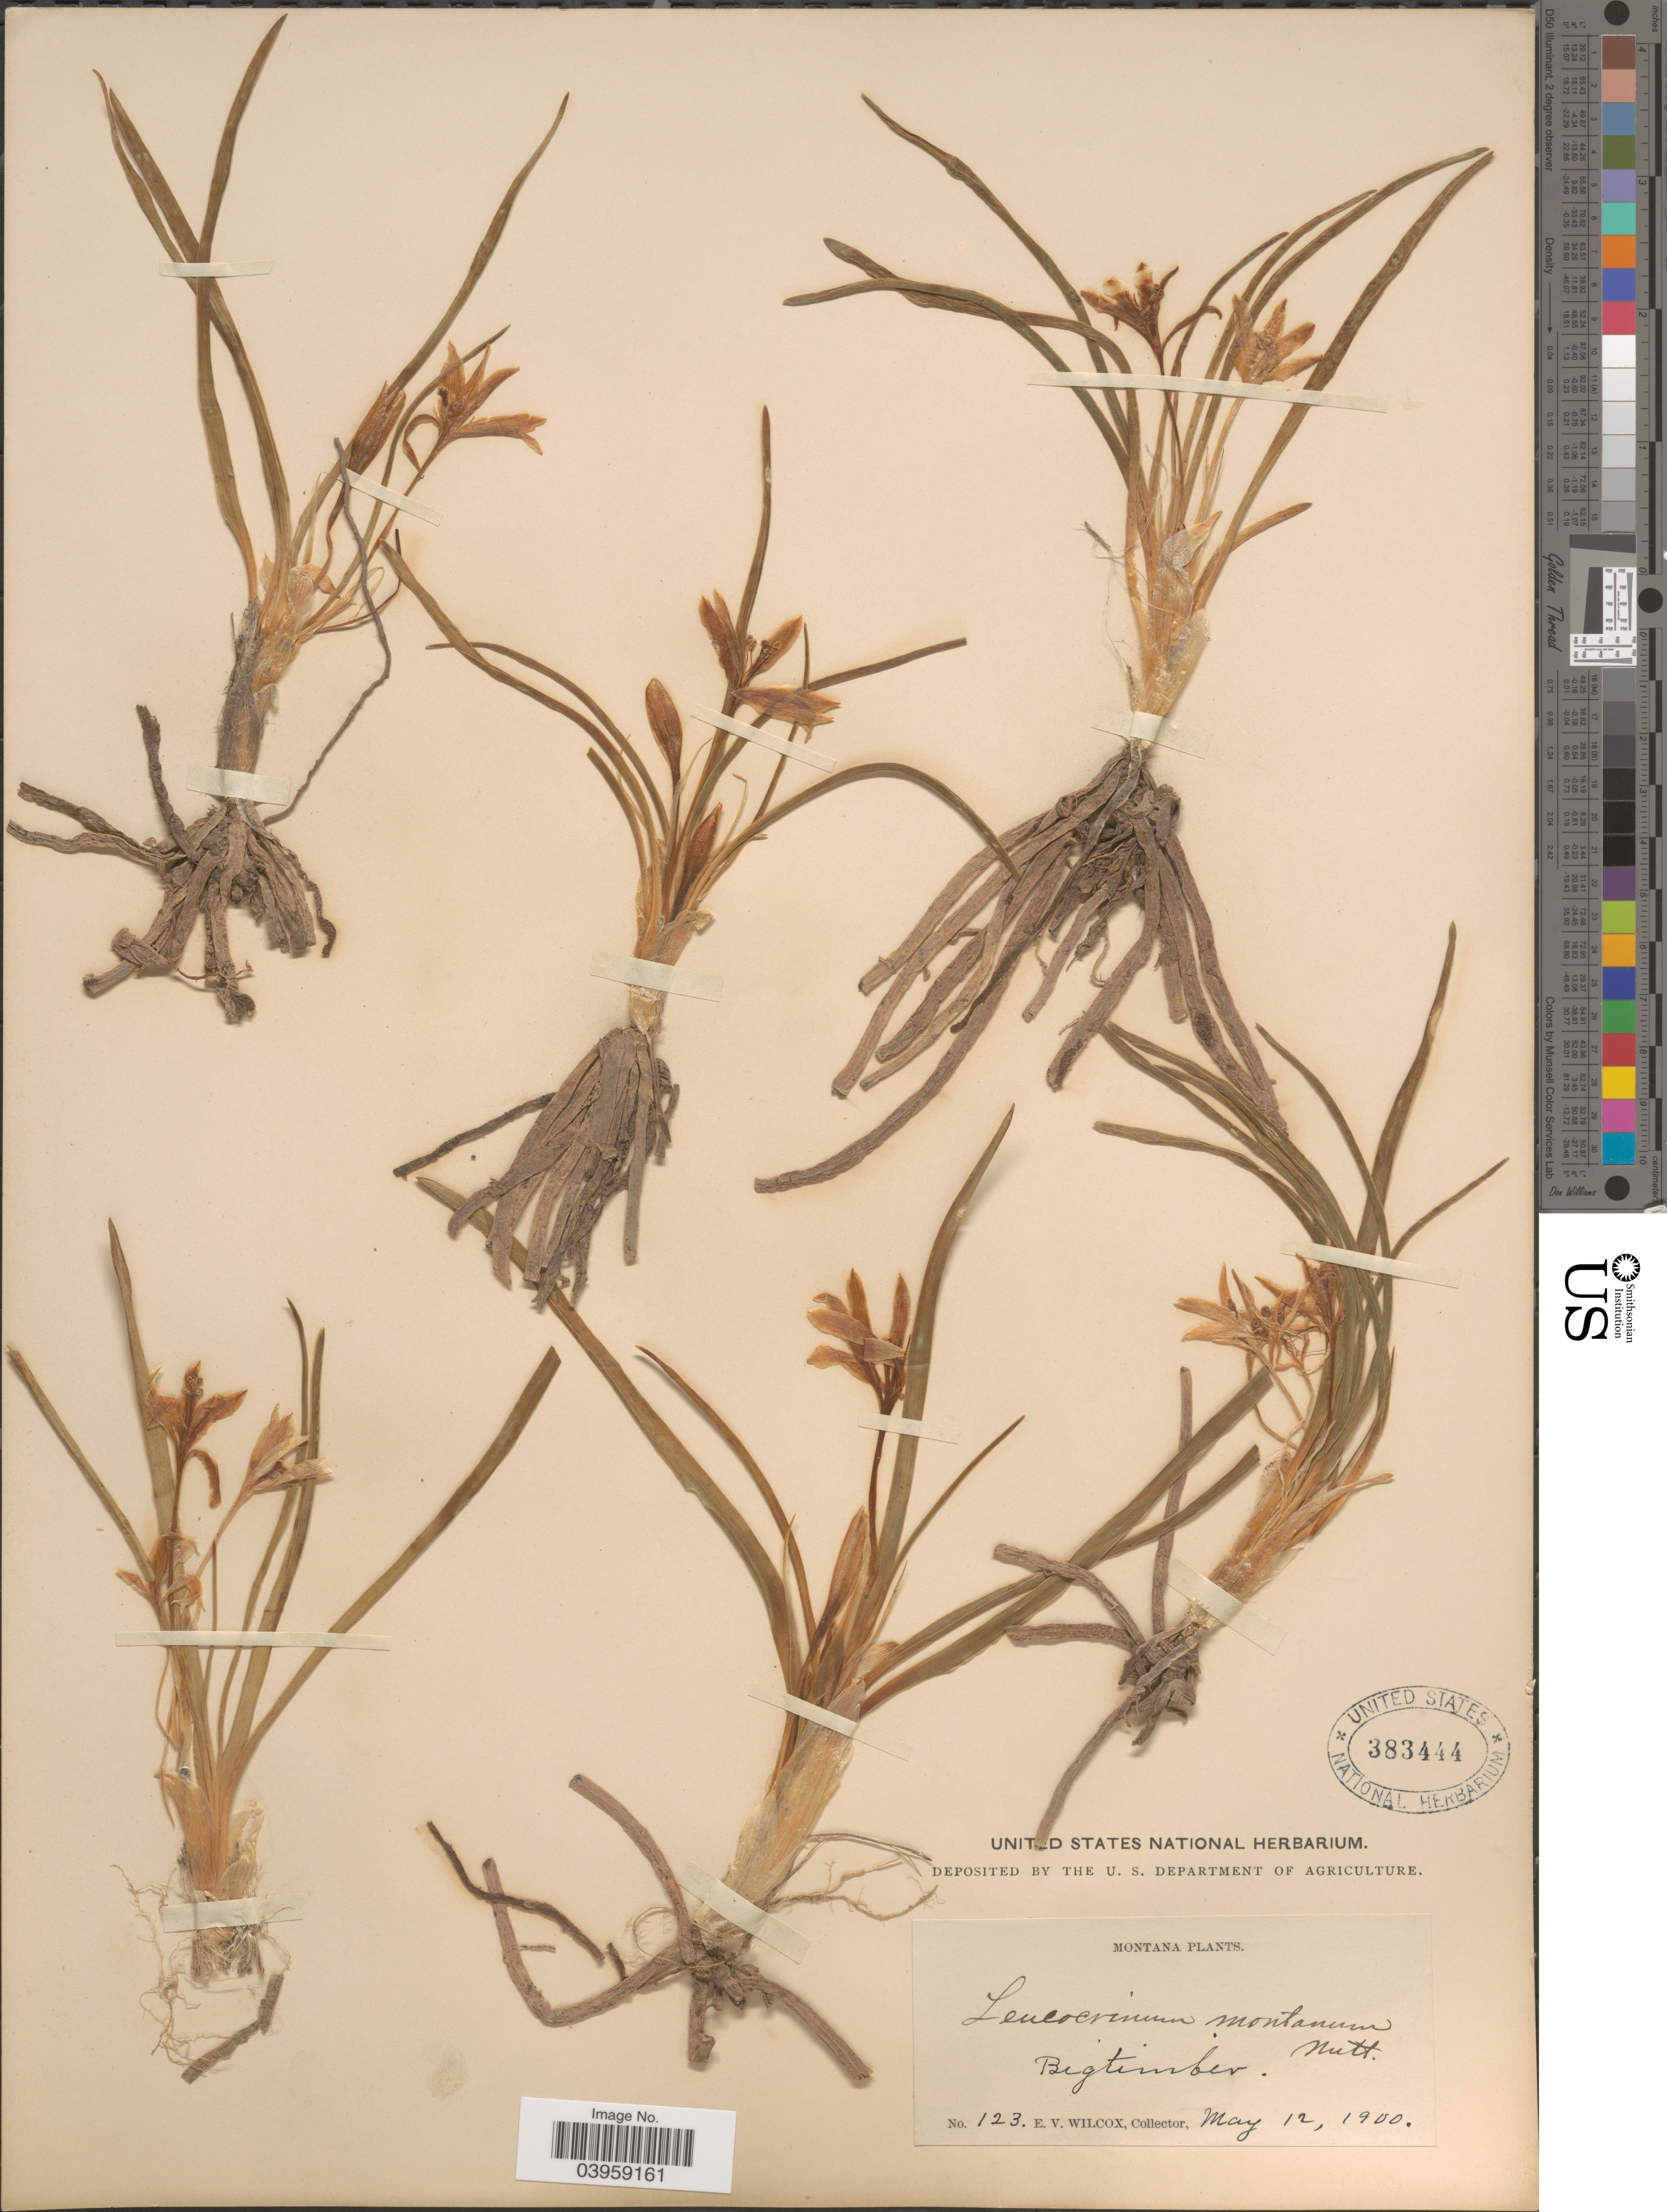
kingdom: Plantae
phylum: Tracheophyta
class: Liliopsida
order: Asparagales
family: Asparagaceae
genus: Leucocrinum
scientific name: Leucocrinum montanum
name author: Nutt.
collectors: E. V. Wilcox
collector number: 123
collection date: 1900-05-12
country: United States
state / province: Montana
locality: Bigtimber.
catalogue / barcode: US 383444